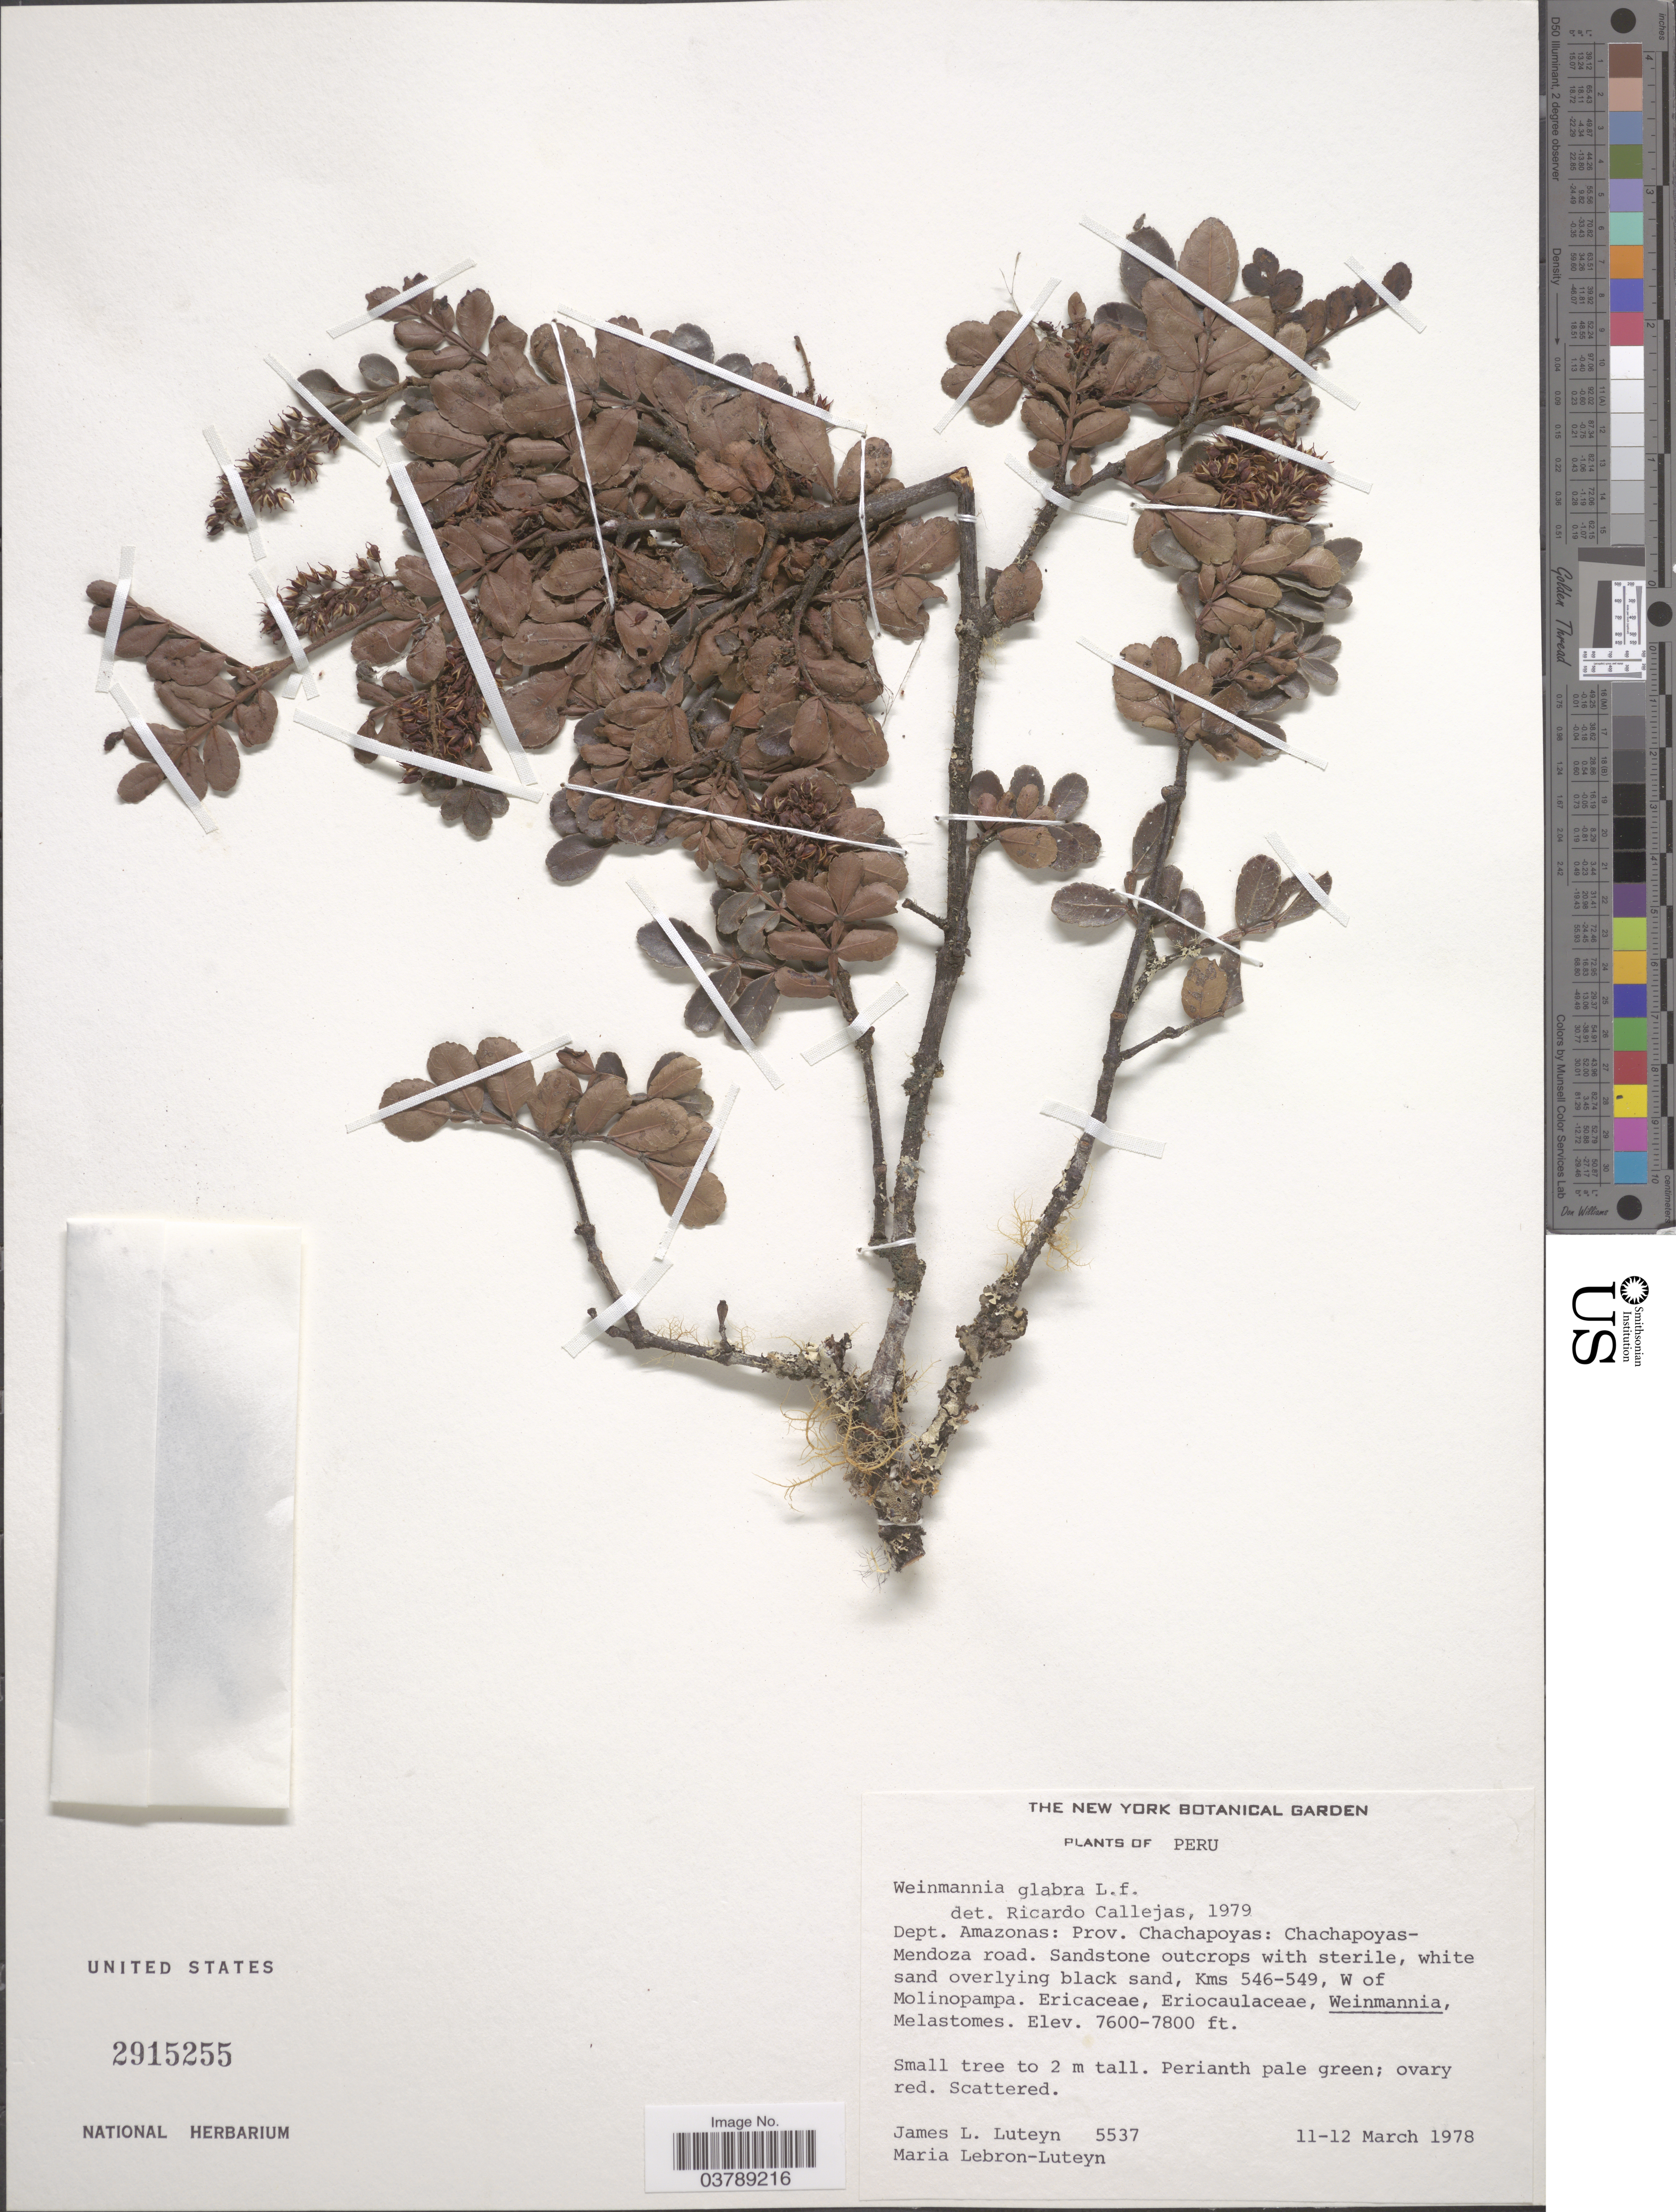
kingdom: Plantae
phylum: Tracheophyta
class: Magnoliopsida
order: Oxalidales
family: Cunoniaceae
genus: Weinmannia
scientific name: Weinmannia glabra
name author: L. f.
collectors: J. L. Luteyn & M. L. Lebrón-Luteyn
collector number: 5537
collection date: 1978-03-11/1978-03-12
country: Peru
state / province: Amazonas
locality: Dept. Amazonas: Prov. Chachapoyas: Chachapoyas-Mendoza road. Kms 546-549, W of Molinopampa.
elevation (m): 2316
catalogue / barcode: US 2915255